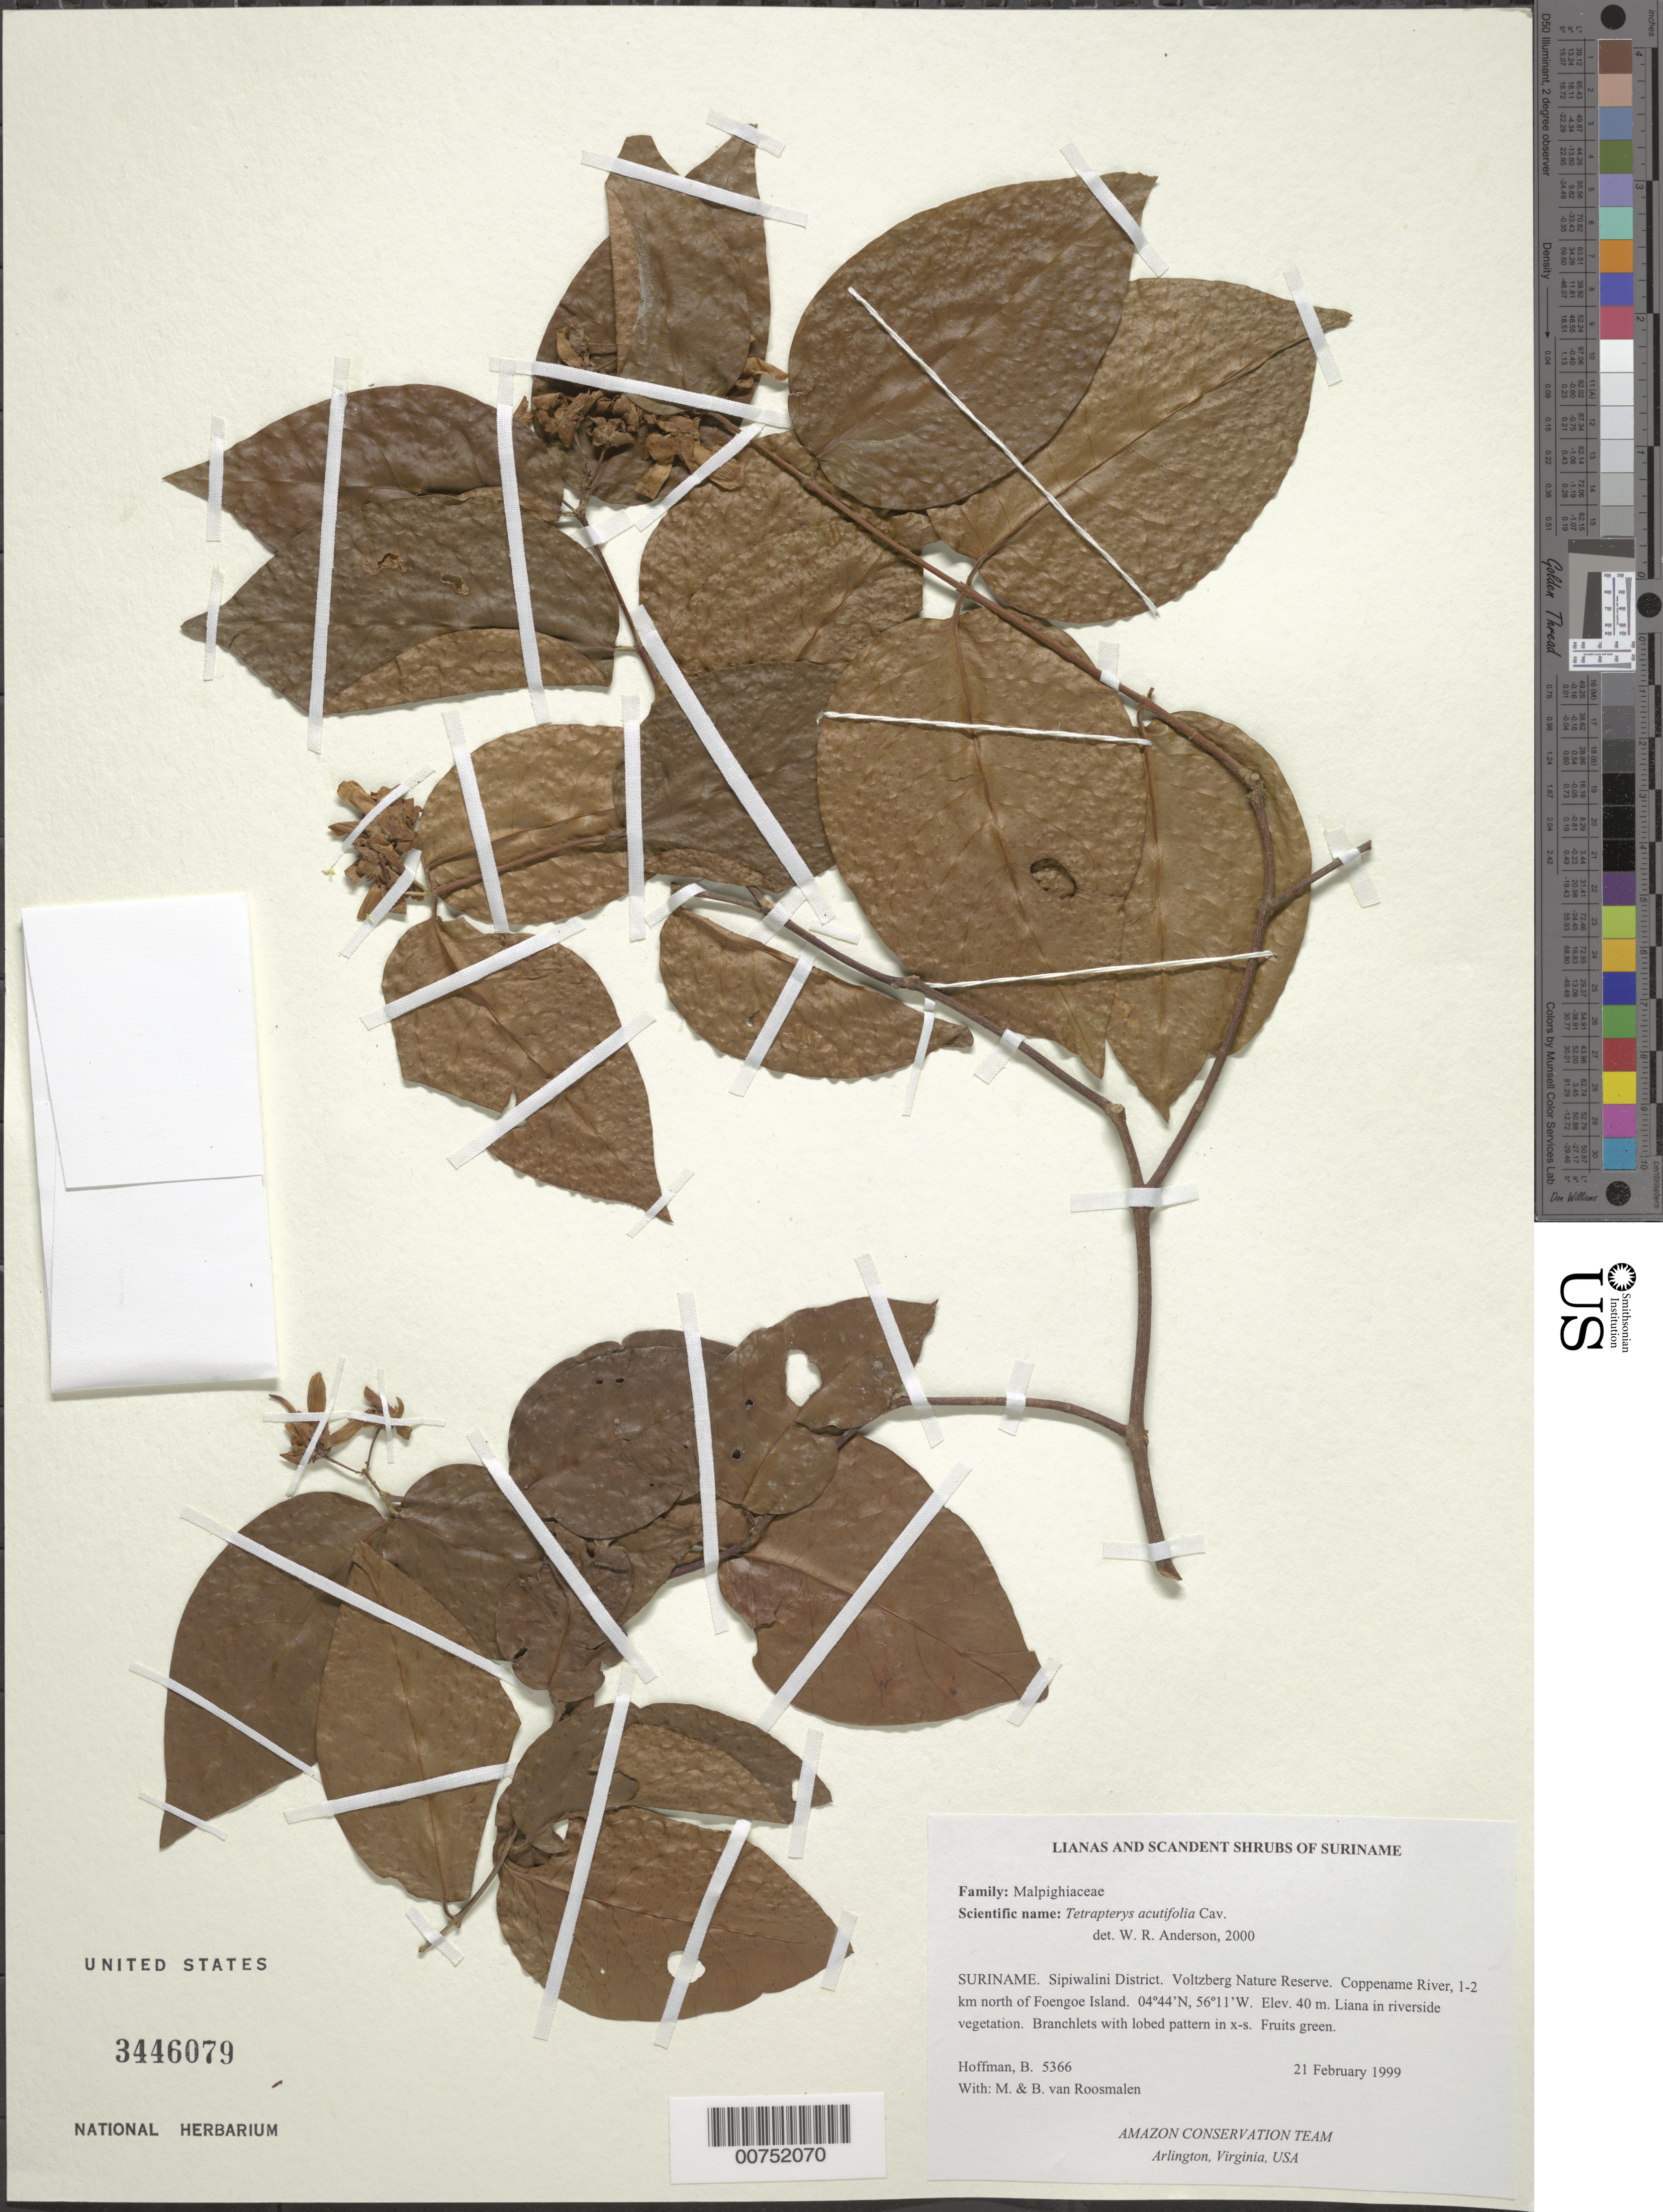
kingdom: Plantae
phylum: Tracheophyta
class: Magnoliopsida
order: Malpighiales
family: Malpighiaceae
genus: Tetrapterys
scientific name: Tetrapterys acutifolia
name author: Cav.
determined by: Anderson, W. R., (MICH), University of Michigan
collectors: B. Hoffman, M. Roosmalen & B. Van Roosmalen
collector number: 5366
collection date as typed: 21 February 1999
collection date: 1999-02-21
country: Suriname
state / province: Sipaliwini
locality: Voltzberg Nature Reserve. Coppename River, 1-2 km N of Foengoe Island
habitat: Riverside vegetation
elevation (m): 40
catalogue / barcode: US 3446079